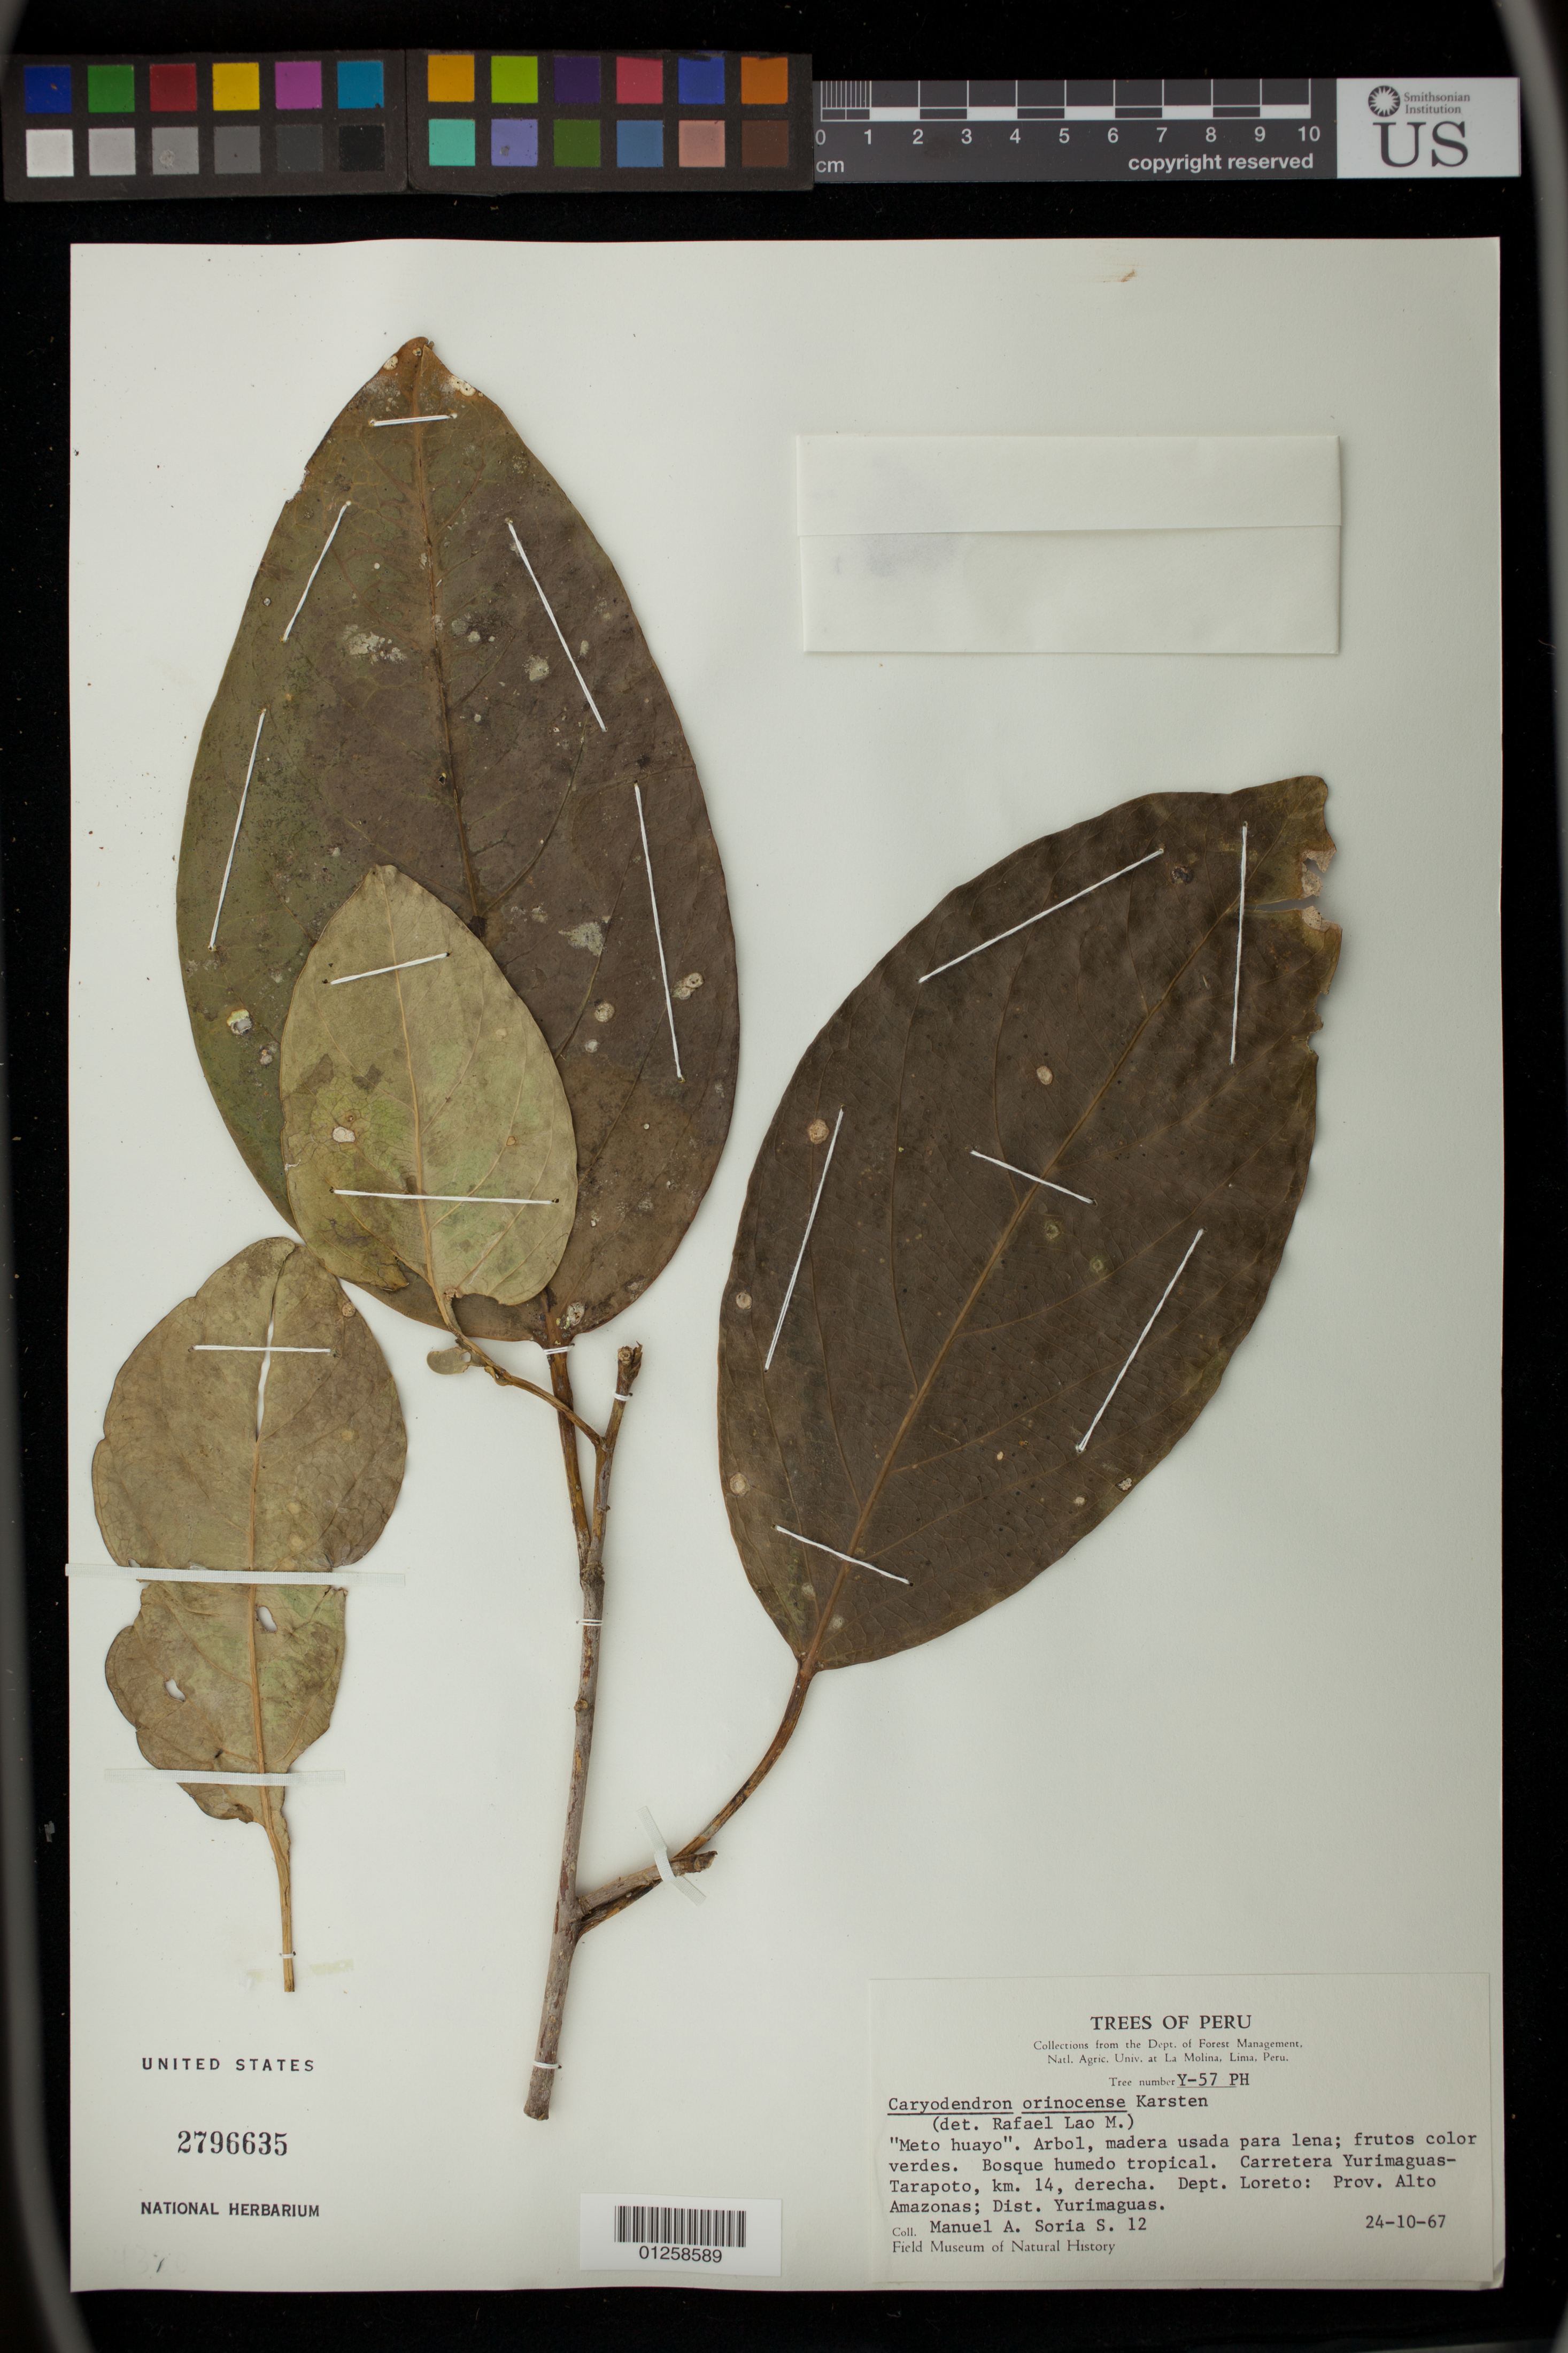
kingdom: Plantae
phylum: Tracheophyta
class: Magnoliopsida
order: Malpighiales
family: Euphorbiaceae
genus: Caryodendron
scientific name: Caryodendron orinocense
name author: H. Karst.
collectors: M. Soria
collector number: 12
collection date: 1967-10-24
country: Peru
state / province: Loreto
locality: Tarapoto. km 14, derecha.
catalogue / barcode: US 2796635